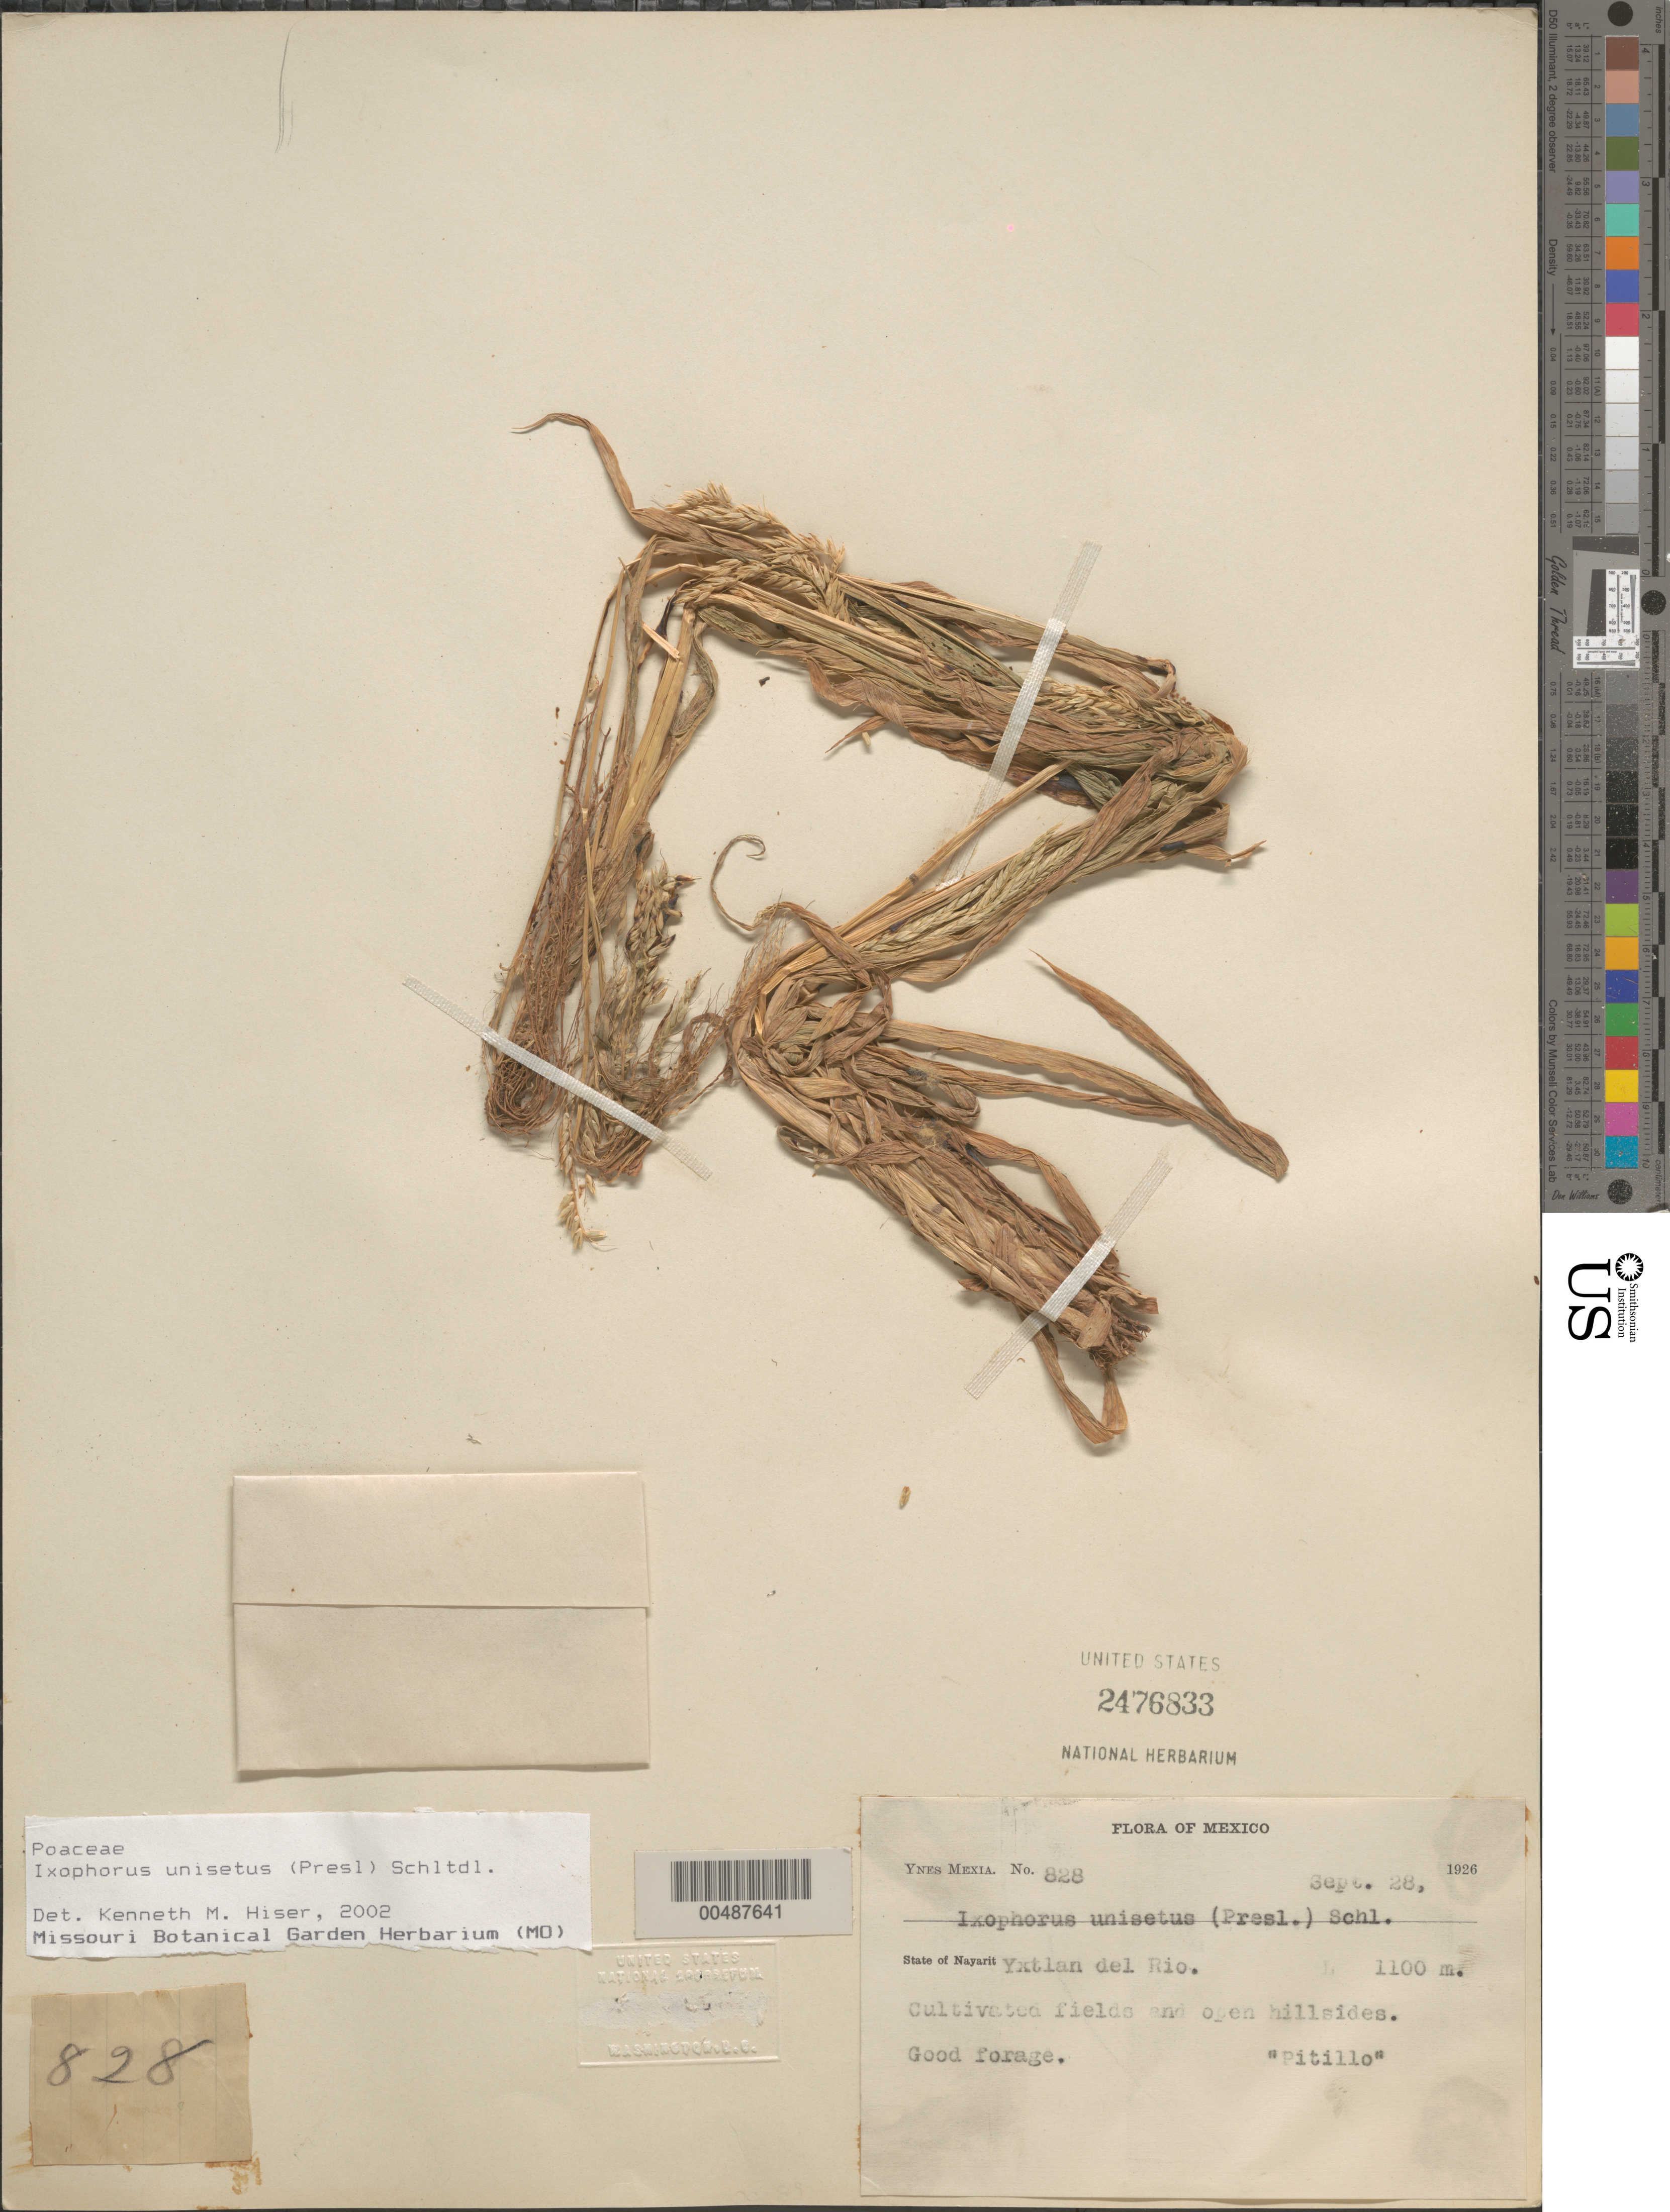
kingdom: Plantae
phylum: Tracheophyta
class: Liliopsida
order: Poales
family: Poaceae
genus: Ixophorus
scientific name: Ixophorus unisetus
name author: (J. Presl) Schltdl.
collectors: Y. Mexia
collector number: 828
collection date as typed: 28 Sep 1926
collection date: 1926-09-28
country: Mexico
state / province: Nayarit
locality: Yxtlan del Rio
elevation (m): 1100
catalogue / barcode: US 2476833